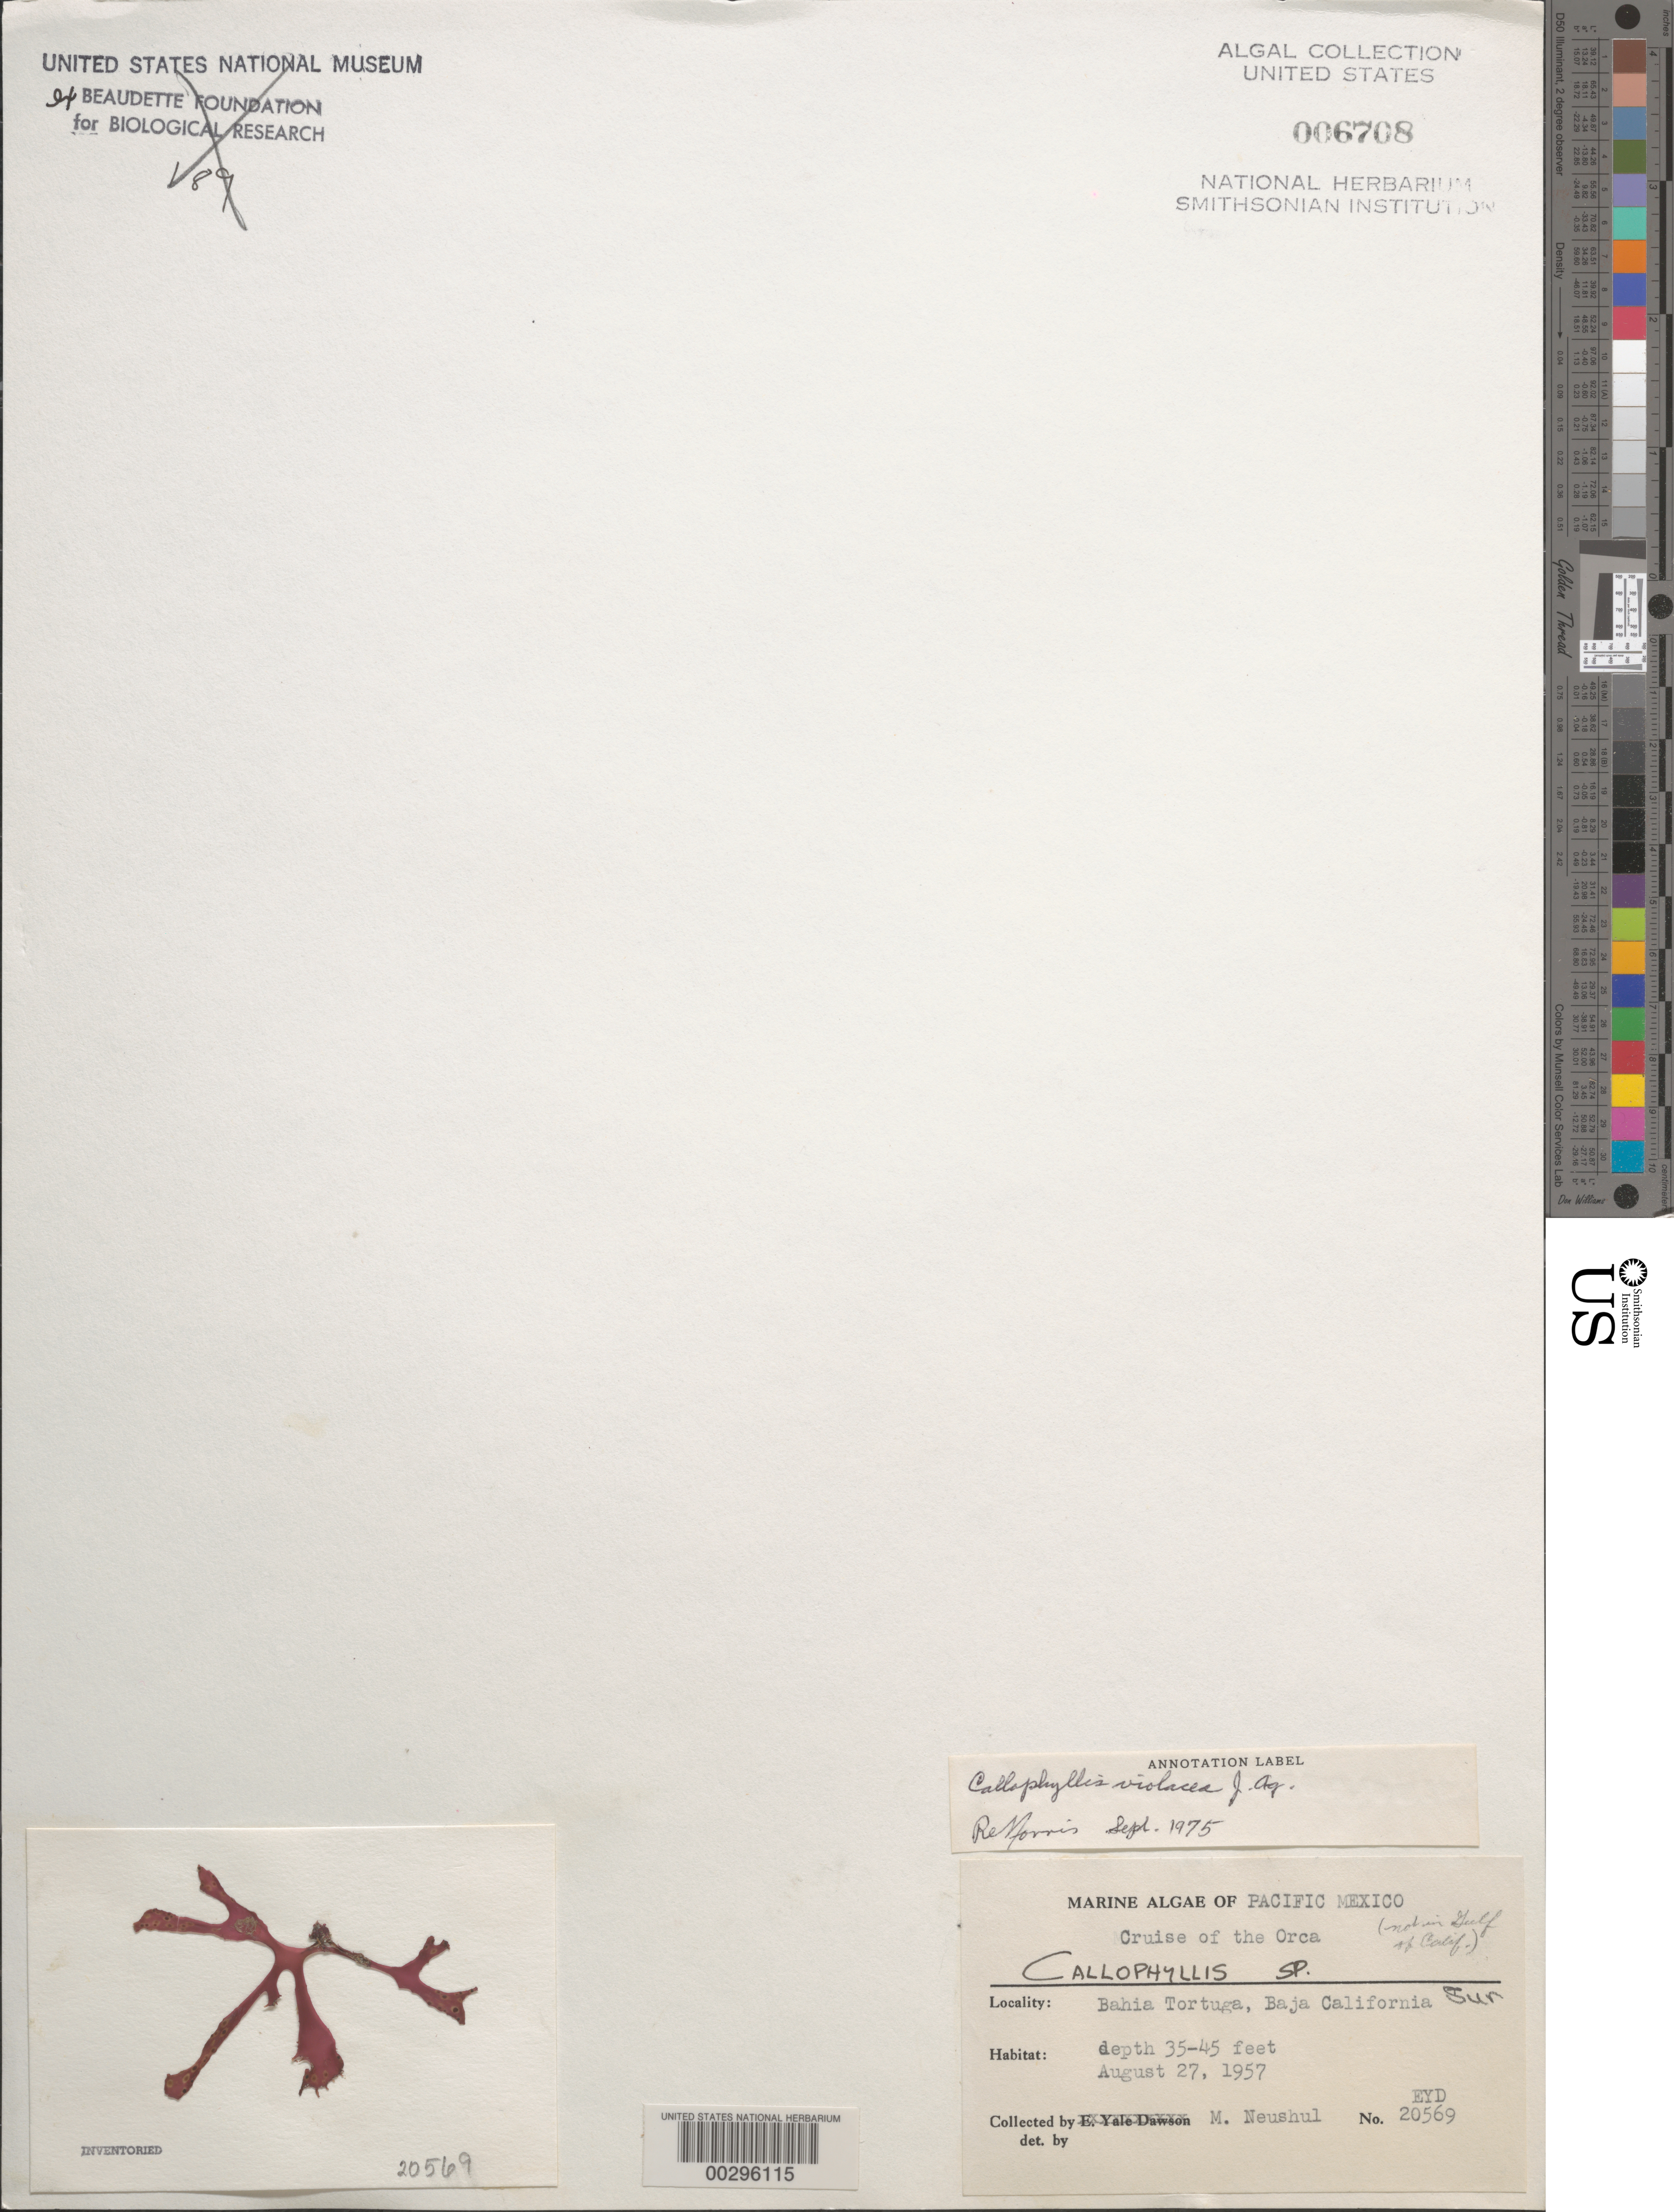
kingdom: Plantae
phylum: Rhodophyta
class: Florideophyceae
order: Gigartinales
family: Kallymeniaceae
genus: Callophyllis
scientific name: Callophyllis violacea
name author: J. Agardh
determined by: Norris, R. E.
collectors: M. Neushul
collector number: EYD 20569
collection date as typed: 27 Aug 1957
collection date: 1957-08-27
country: Mexico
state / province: Baja California Sur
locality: Bahia Tortuga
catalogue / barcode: US 6708